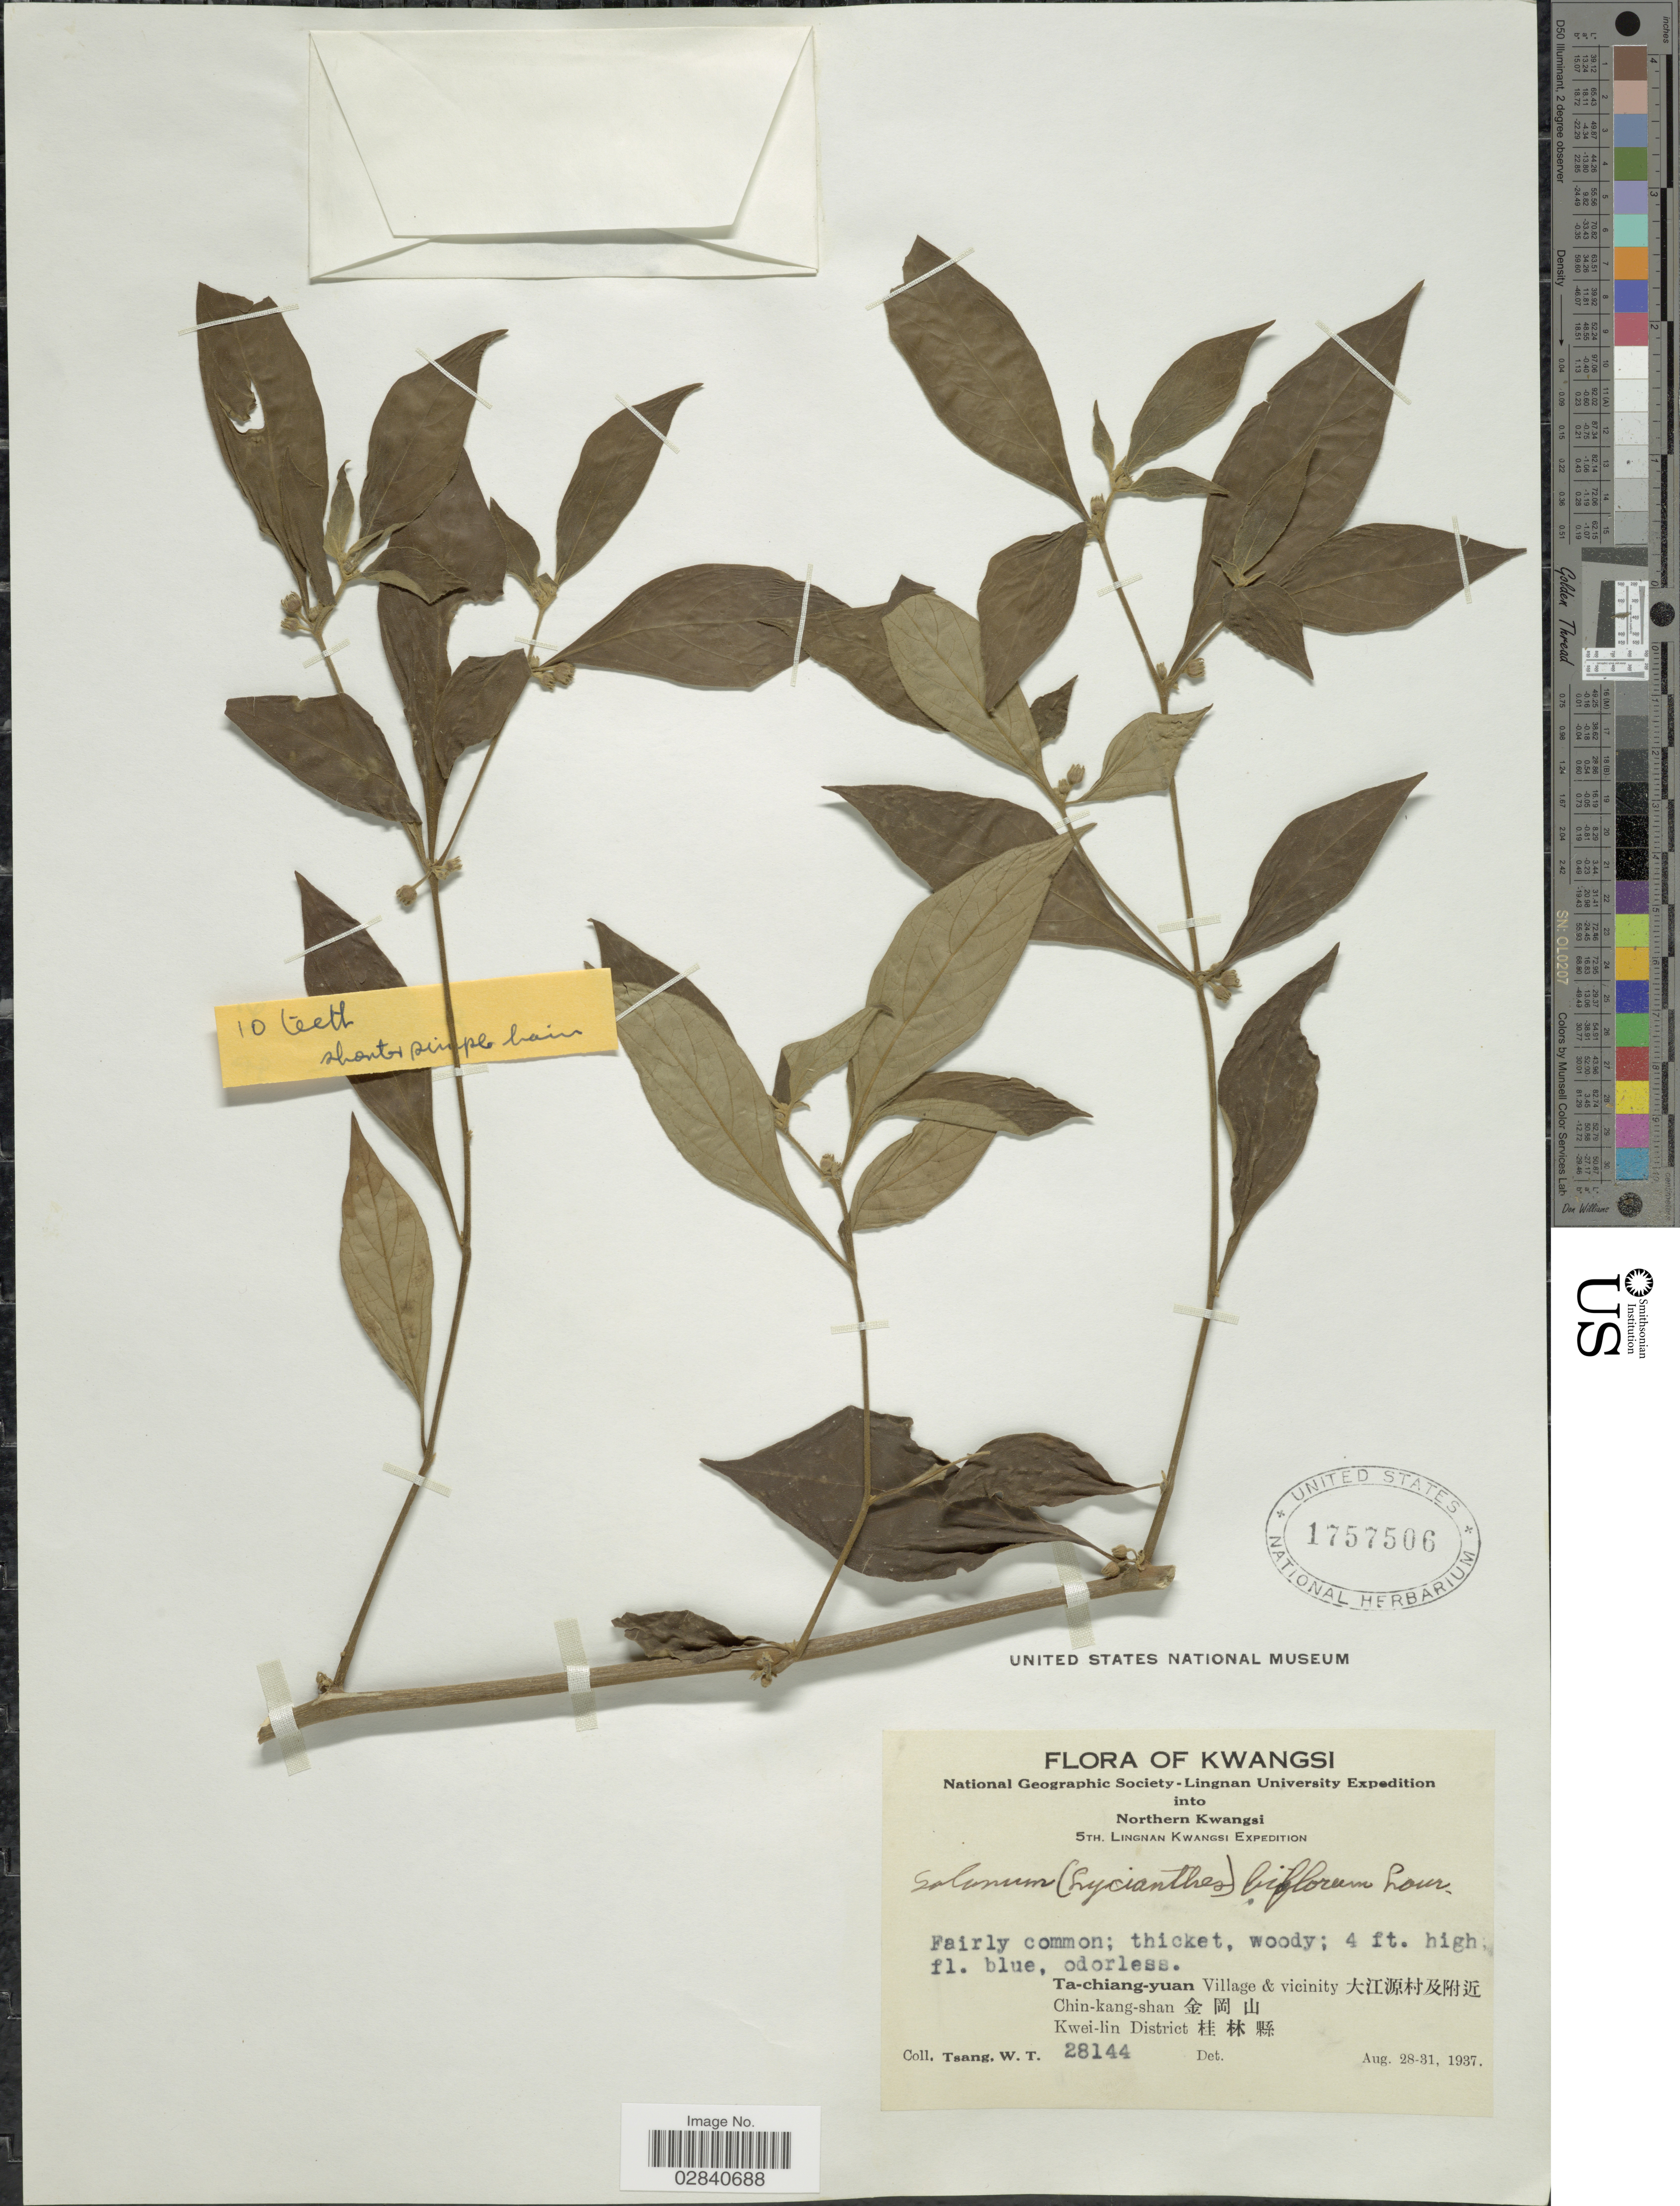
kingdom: Plantae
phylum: Tracheophyta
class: Magnoliopsida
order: Solanales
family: Solanaceae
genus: Lycianthes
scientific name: Lycianthes biflora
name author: (Lour.) Bitter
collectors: W. T. Tsang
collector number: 28144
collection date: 1937-08-28/1937-08-31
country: China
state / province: Guangxi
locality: Kwangsi. Northern Kwangsi. Ta-chiang-yuan Village & vicinity. Chin-kang-shan. Kwei-lin District.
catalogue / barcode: US 1757506